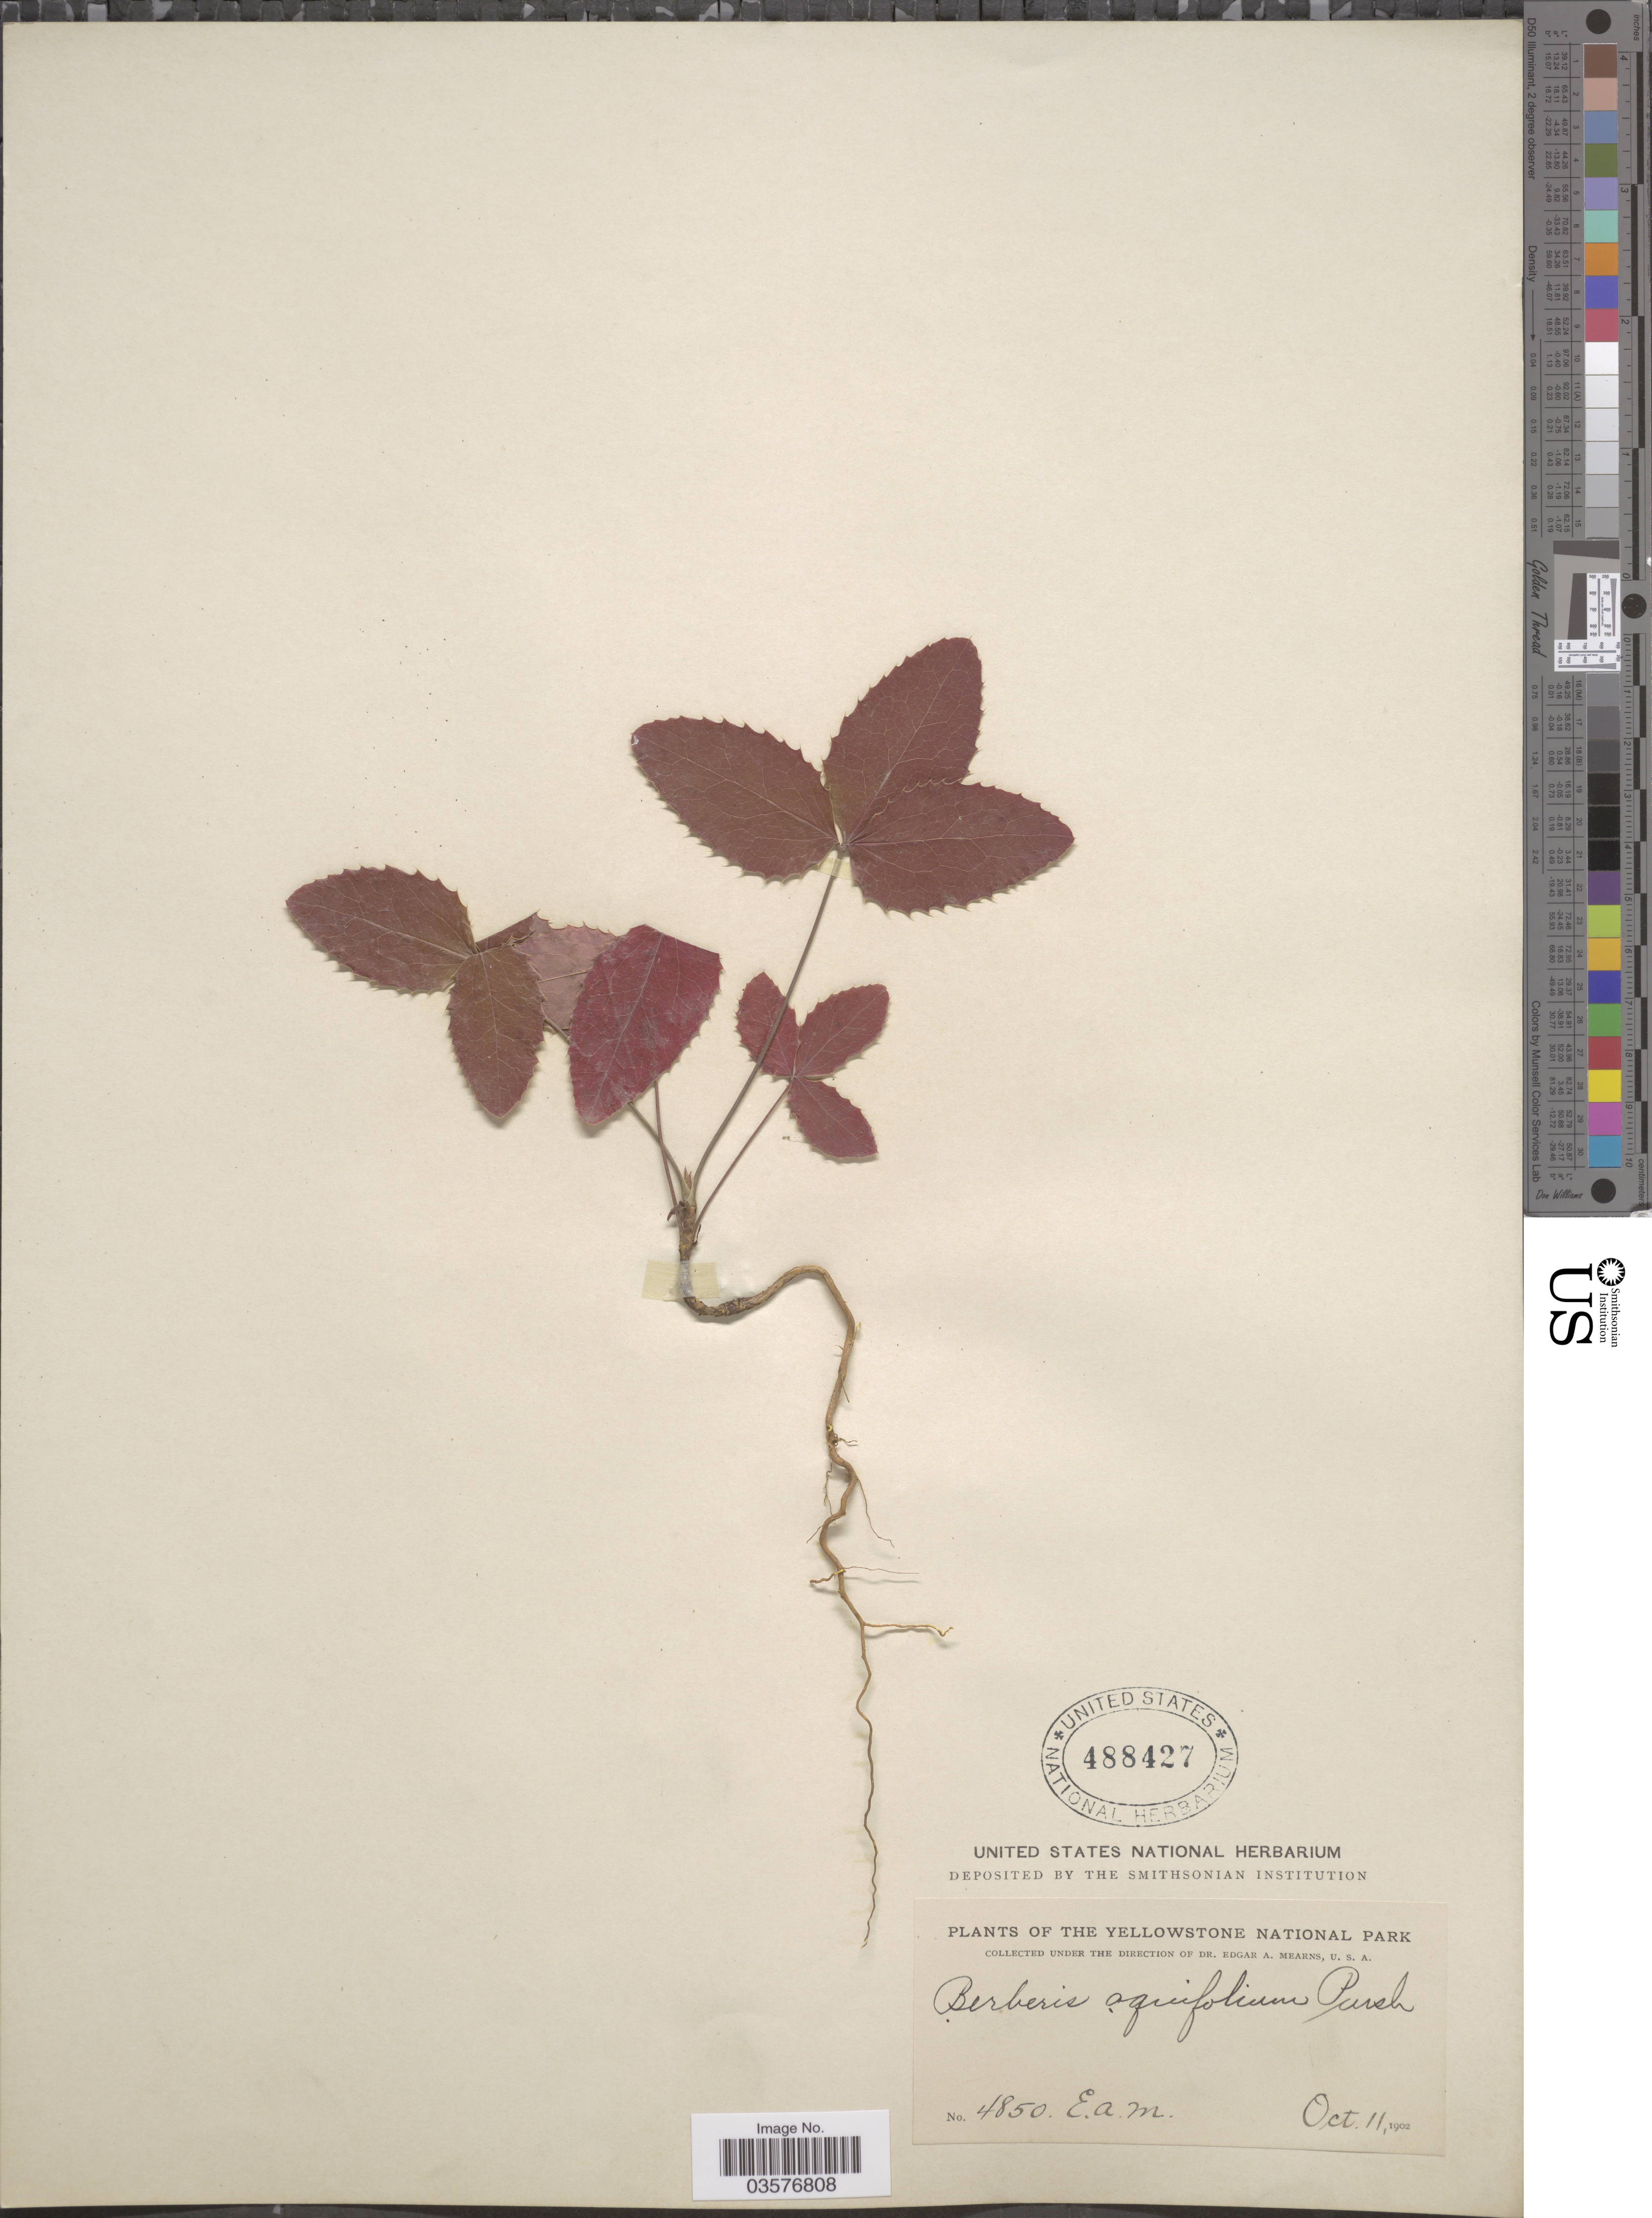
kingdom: Plantae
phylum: Tracheophyta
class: Magnoliopsida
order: Ranunculales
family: Berberidaceae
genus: Mahonia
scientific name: Mahonia repens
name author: (Lindl.) G. Don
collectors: E. A. Mearns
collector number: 4850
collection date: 1902-10-11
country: United States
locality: The Yellowstone National Park.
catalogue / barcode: US 488427